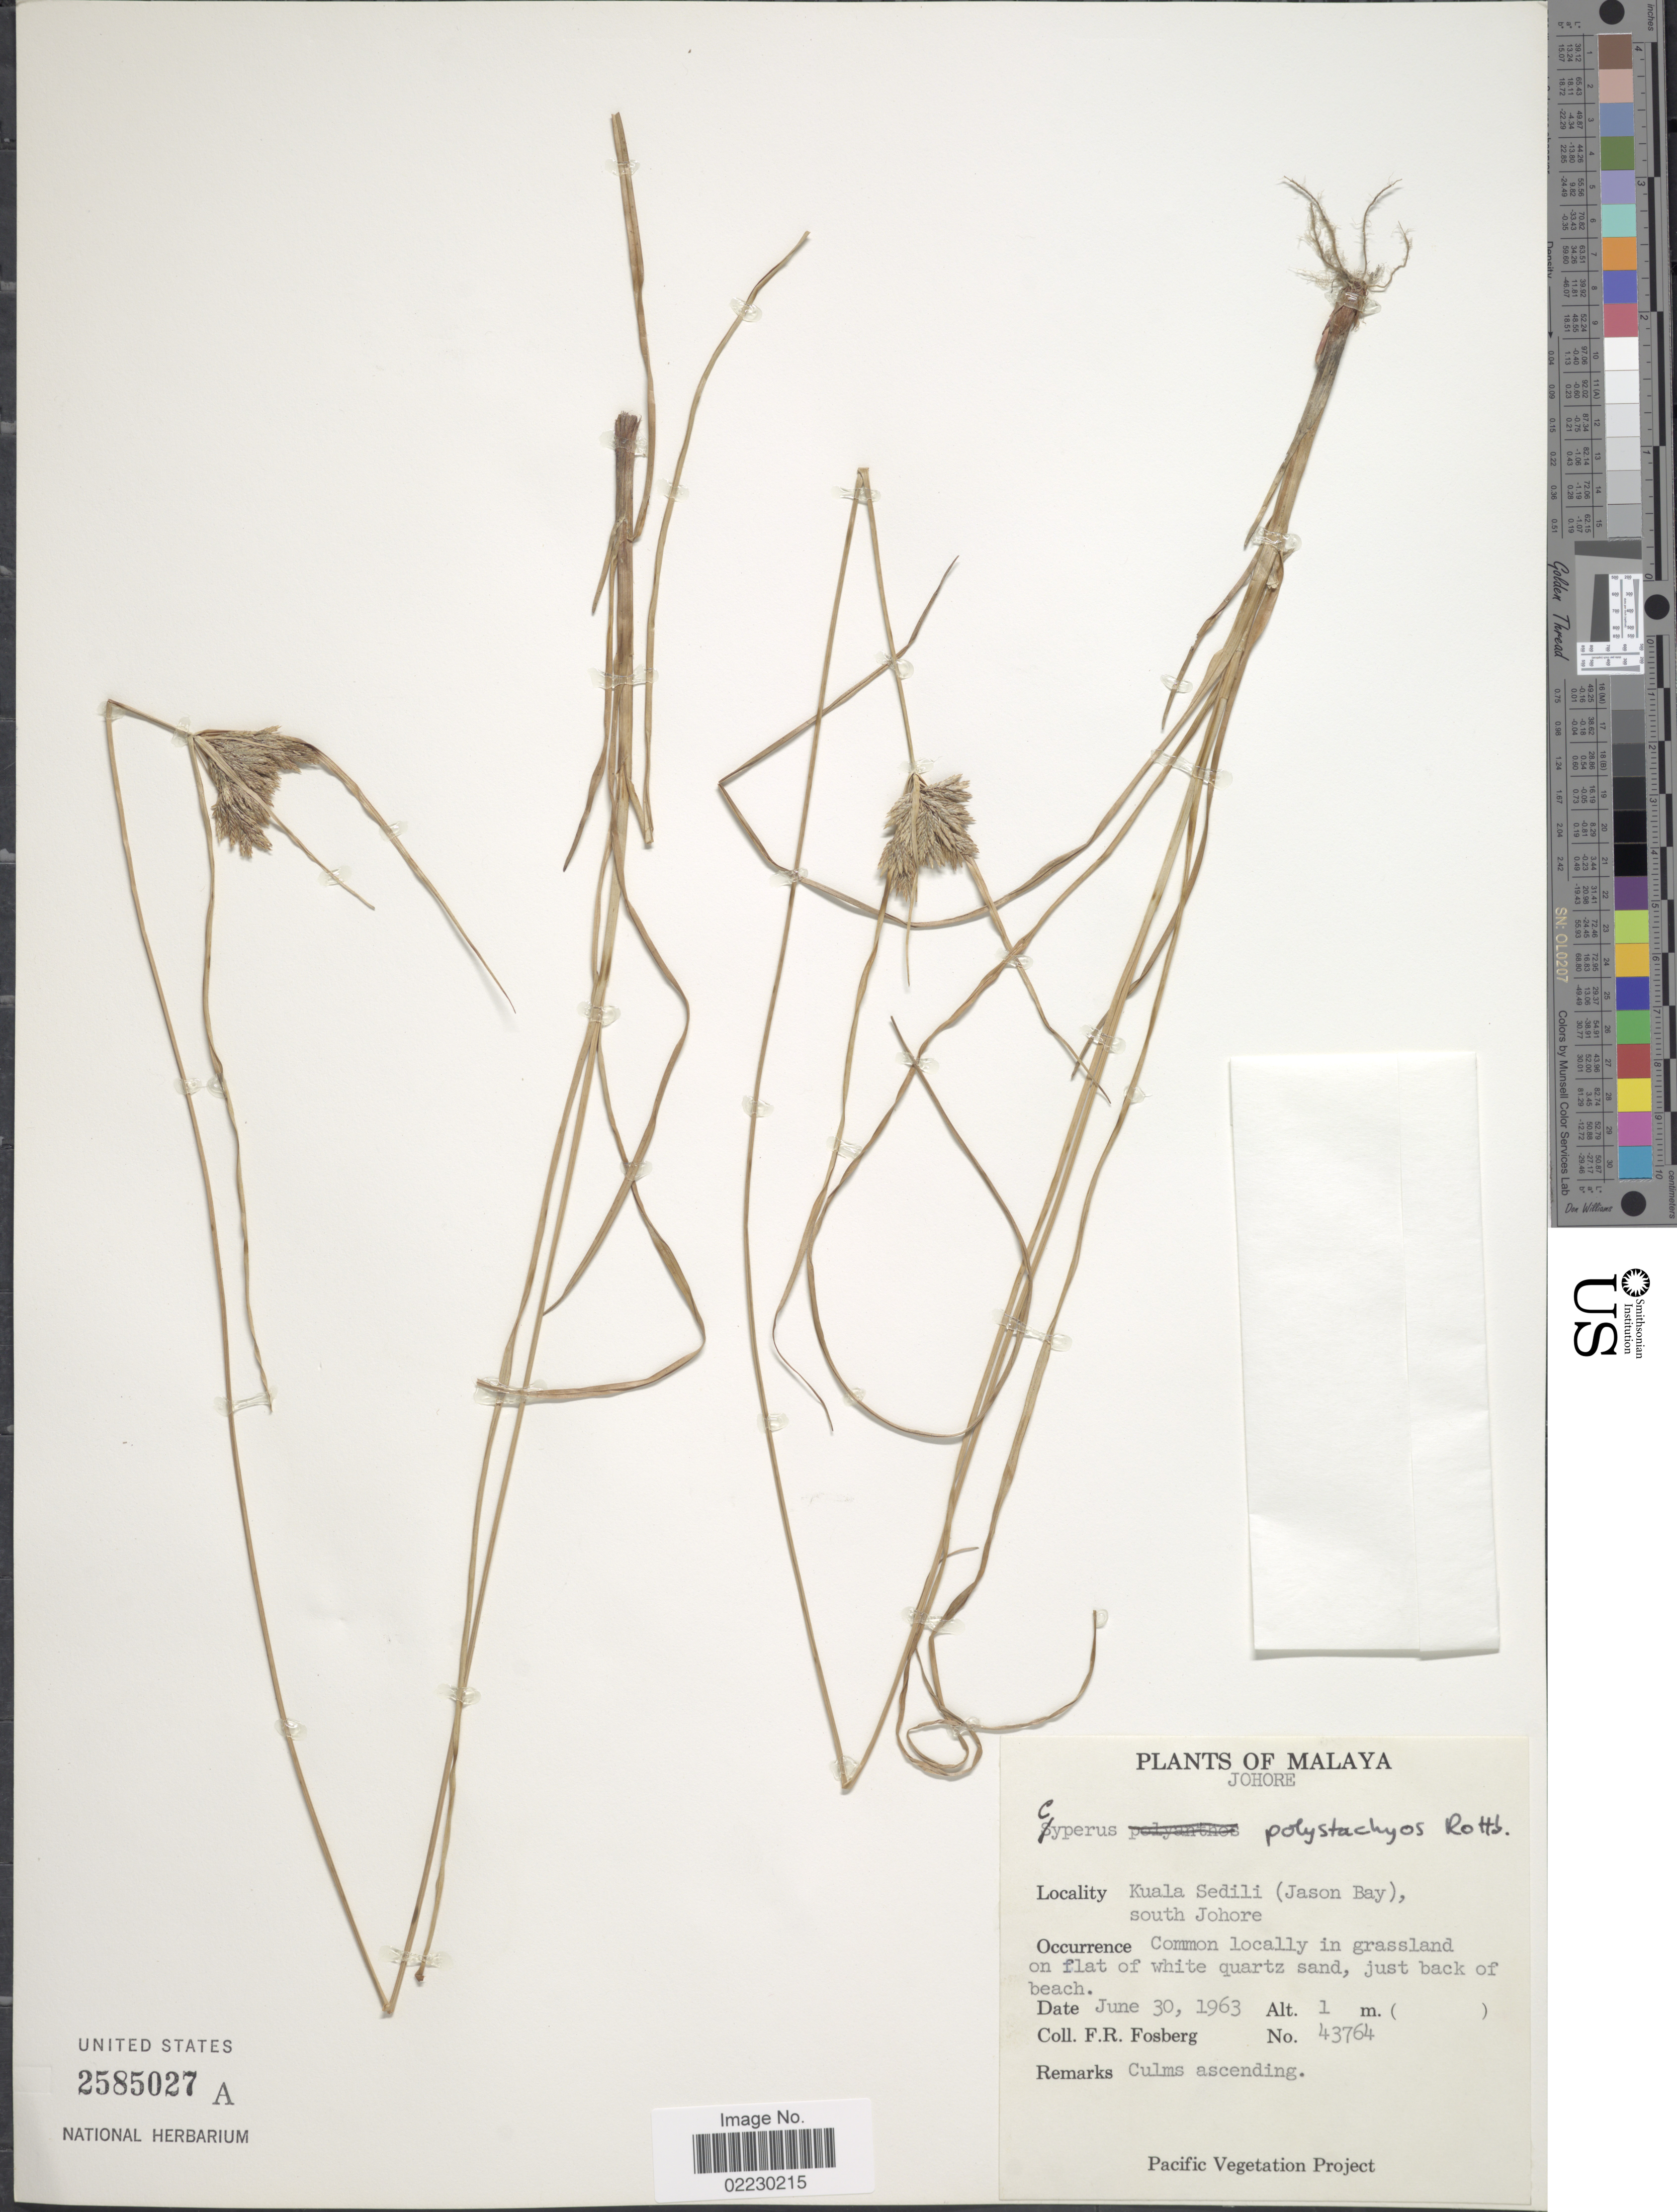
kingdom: Plantae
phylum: Tracheophyta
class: Liliopsida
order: Poales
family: Cyperaceae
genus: Cyperus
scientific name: Cyperus polystachyos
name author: Rottb.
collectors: F. R. Fosberg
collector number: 43764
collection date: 1963-06-30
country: Malaysia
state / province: Johor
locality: Malaya, Johore, Kuali Sedili (Jason Bay), south Johore, in grassland, just back of beach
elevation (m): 1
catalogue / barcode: US 2585027A